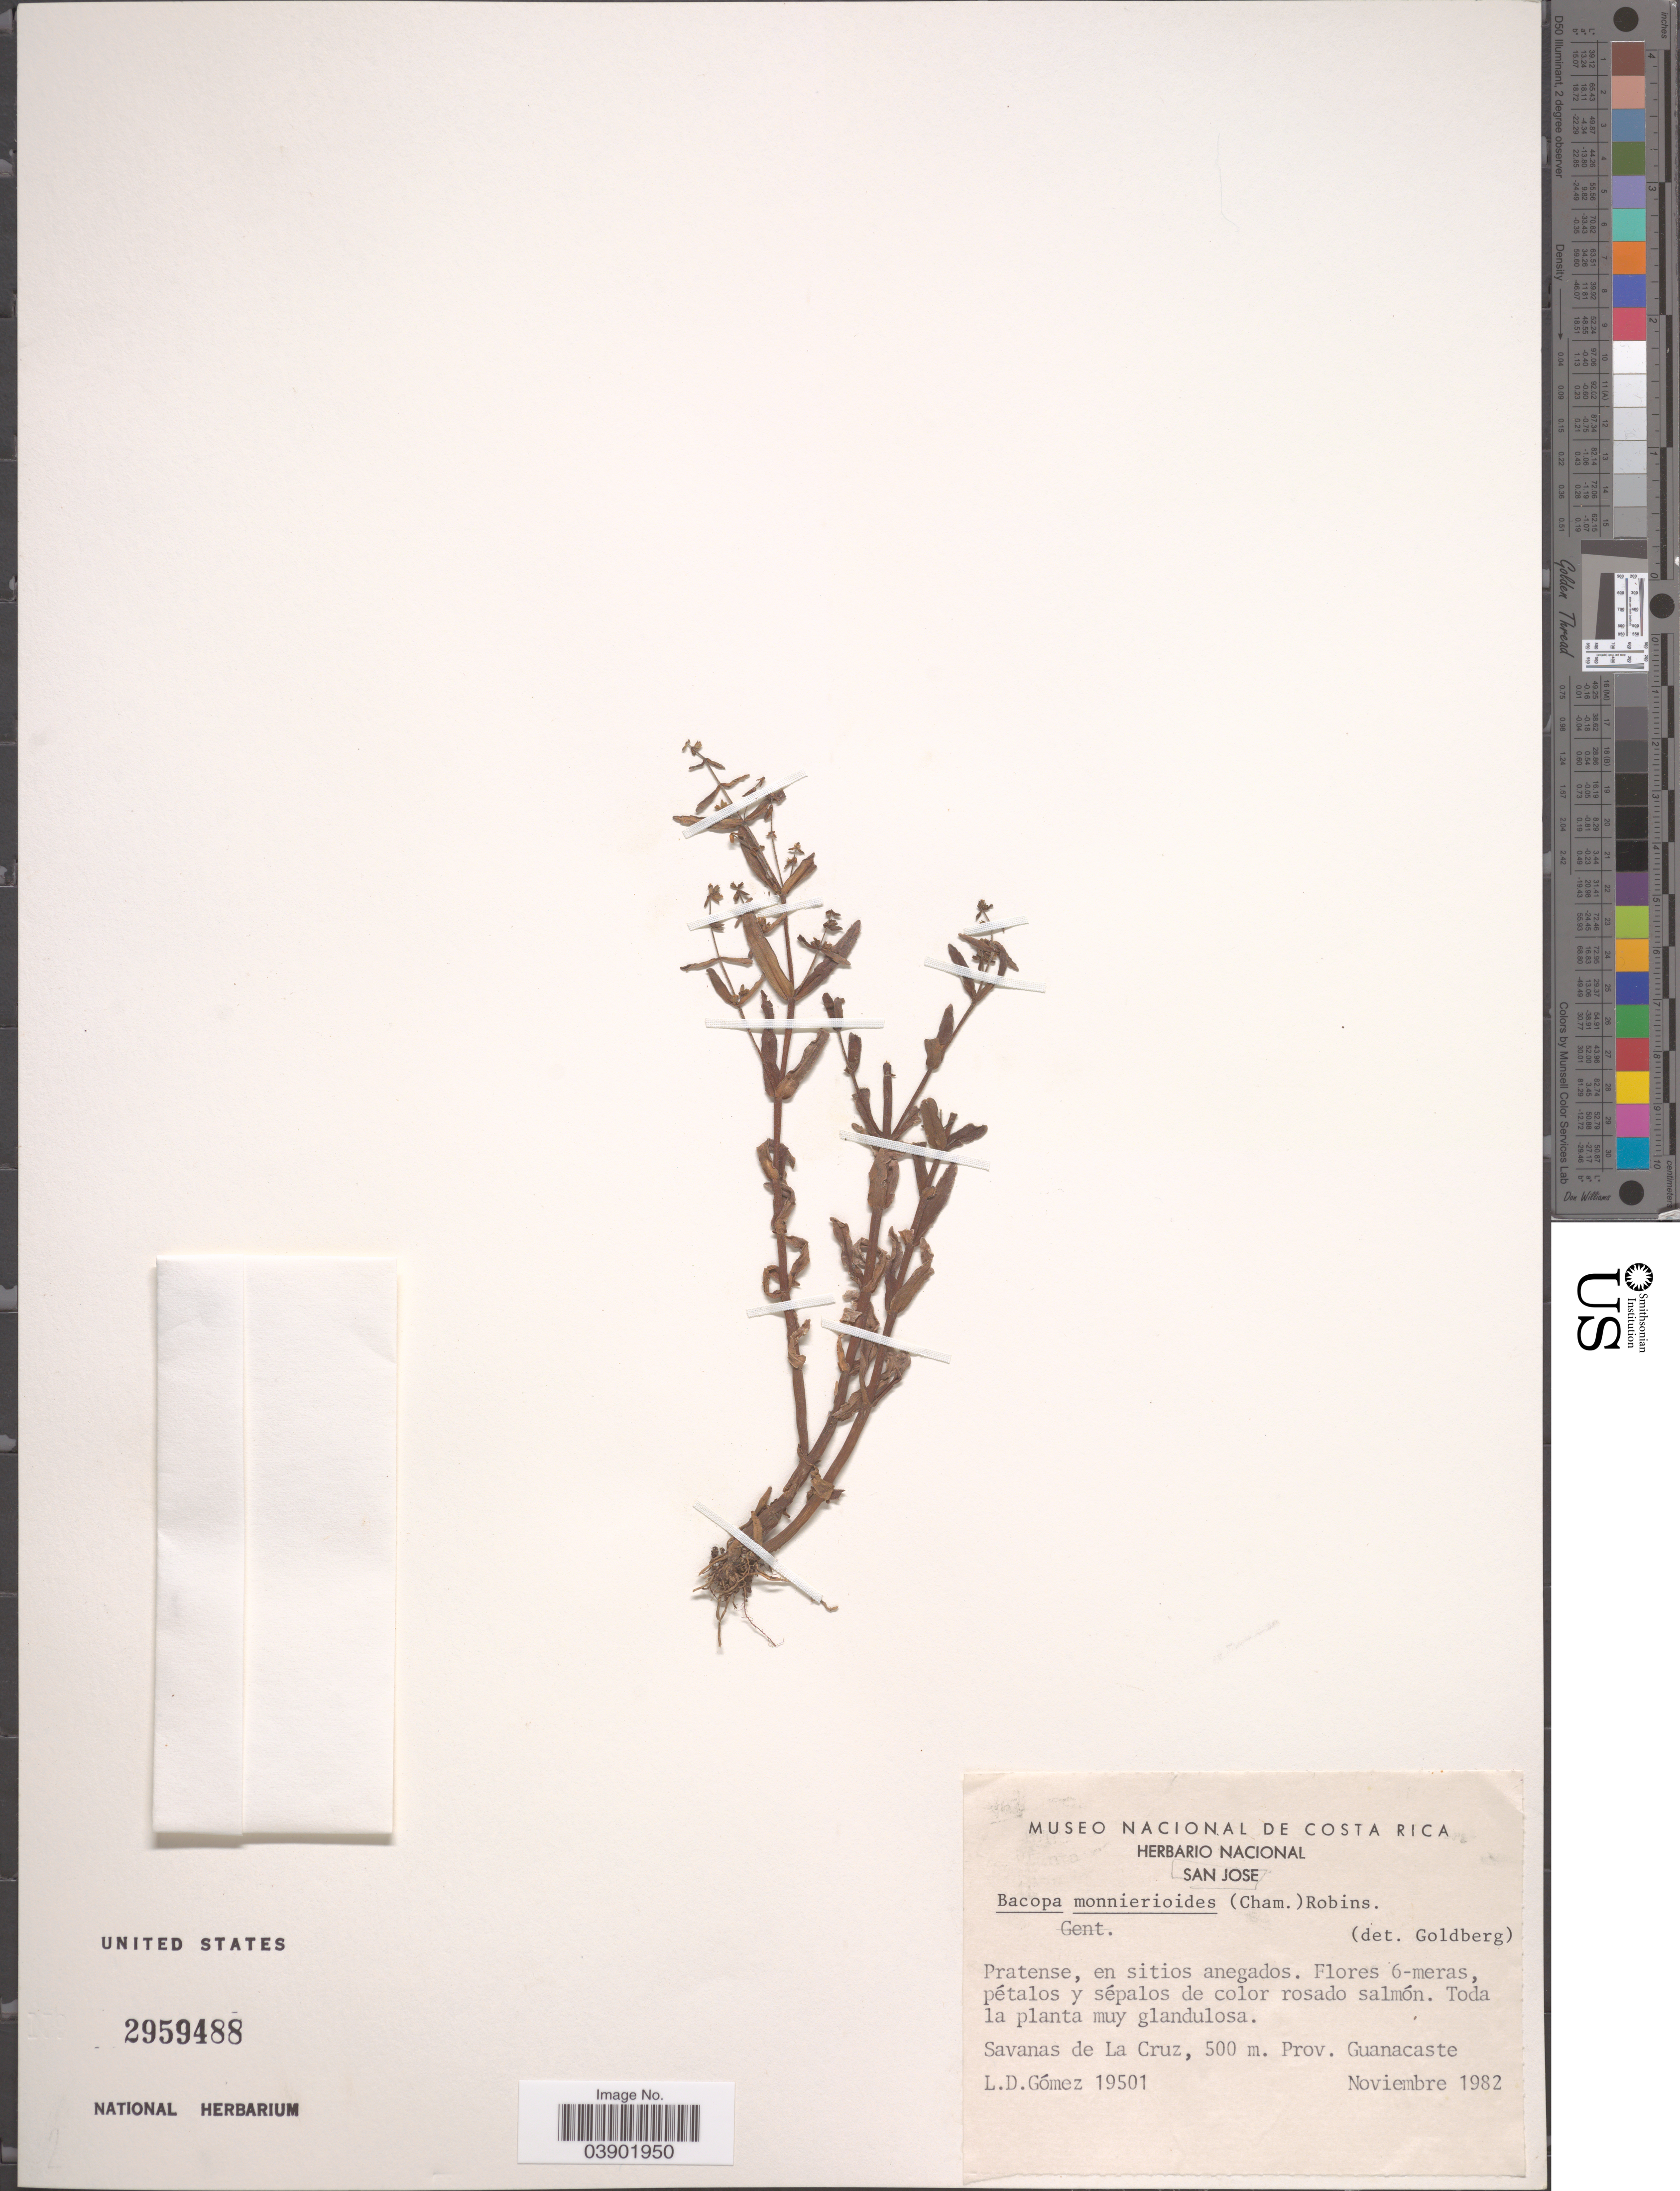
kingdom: Plantae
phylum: Tracheophyta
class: Magnoliopsida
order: Lamiales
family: Plantaginaceae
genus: Bacopa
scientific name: Bacopa monnierioides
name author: (Cham.) B.L. Rob.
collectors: L. D. Gómez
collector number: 19501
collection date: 1982-11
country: Costa Rica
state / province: Guanacaste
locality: Savanas de La Cruz.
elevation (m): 500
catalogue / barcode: US 2959488